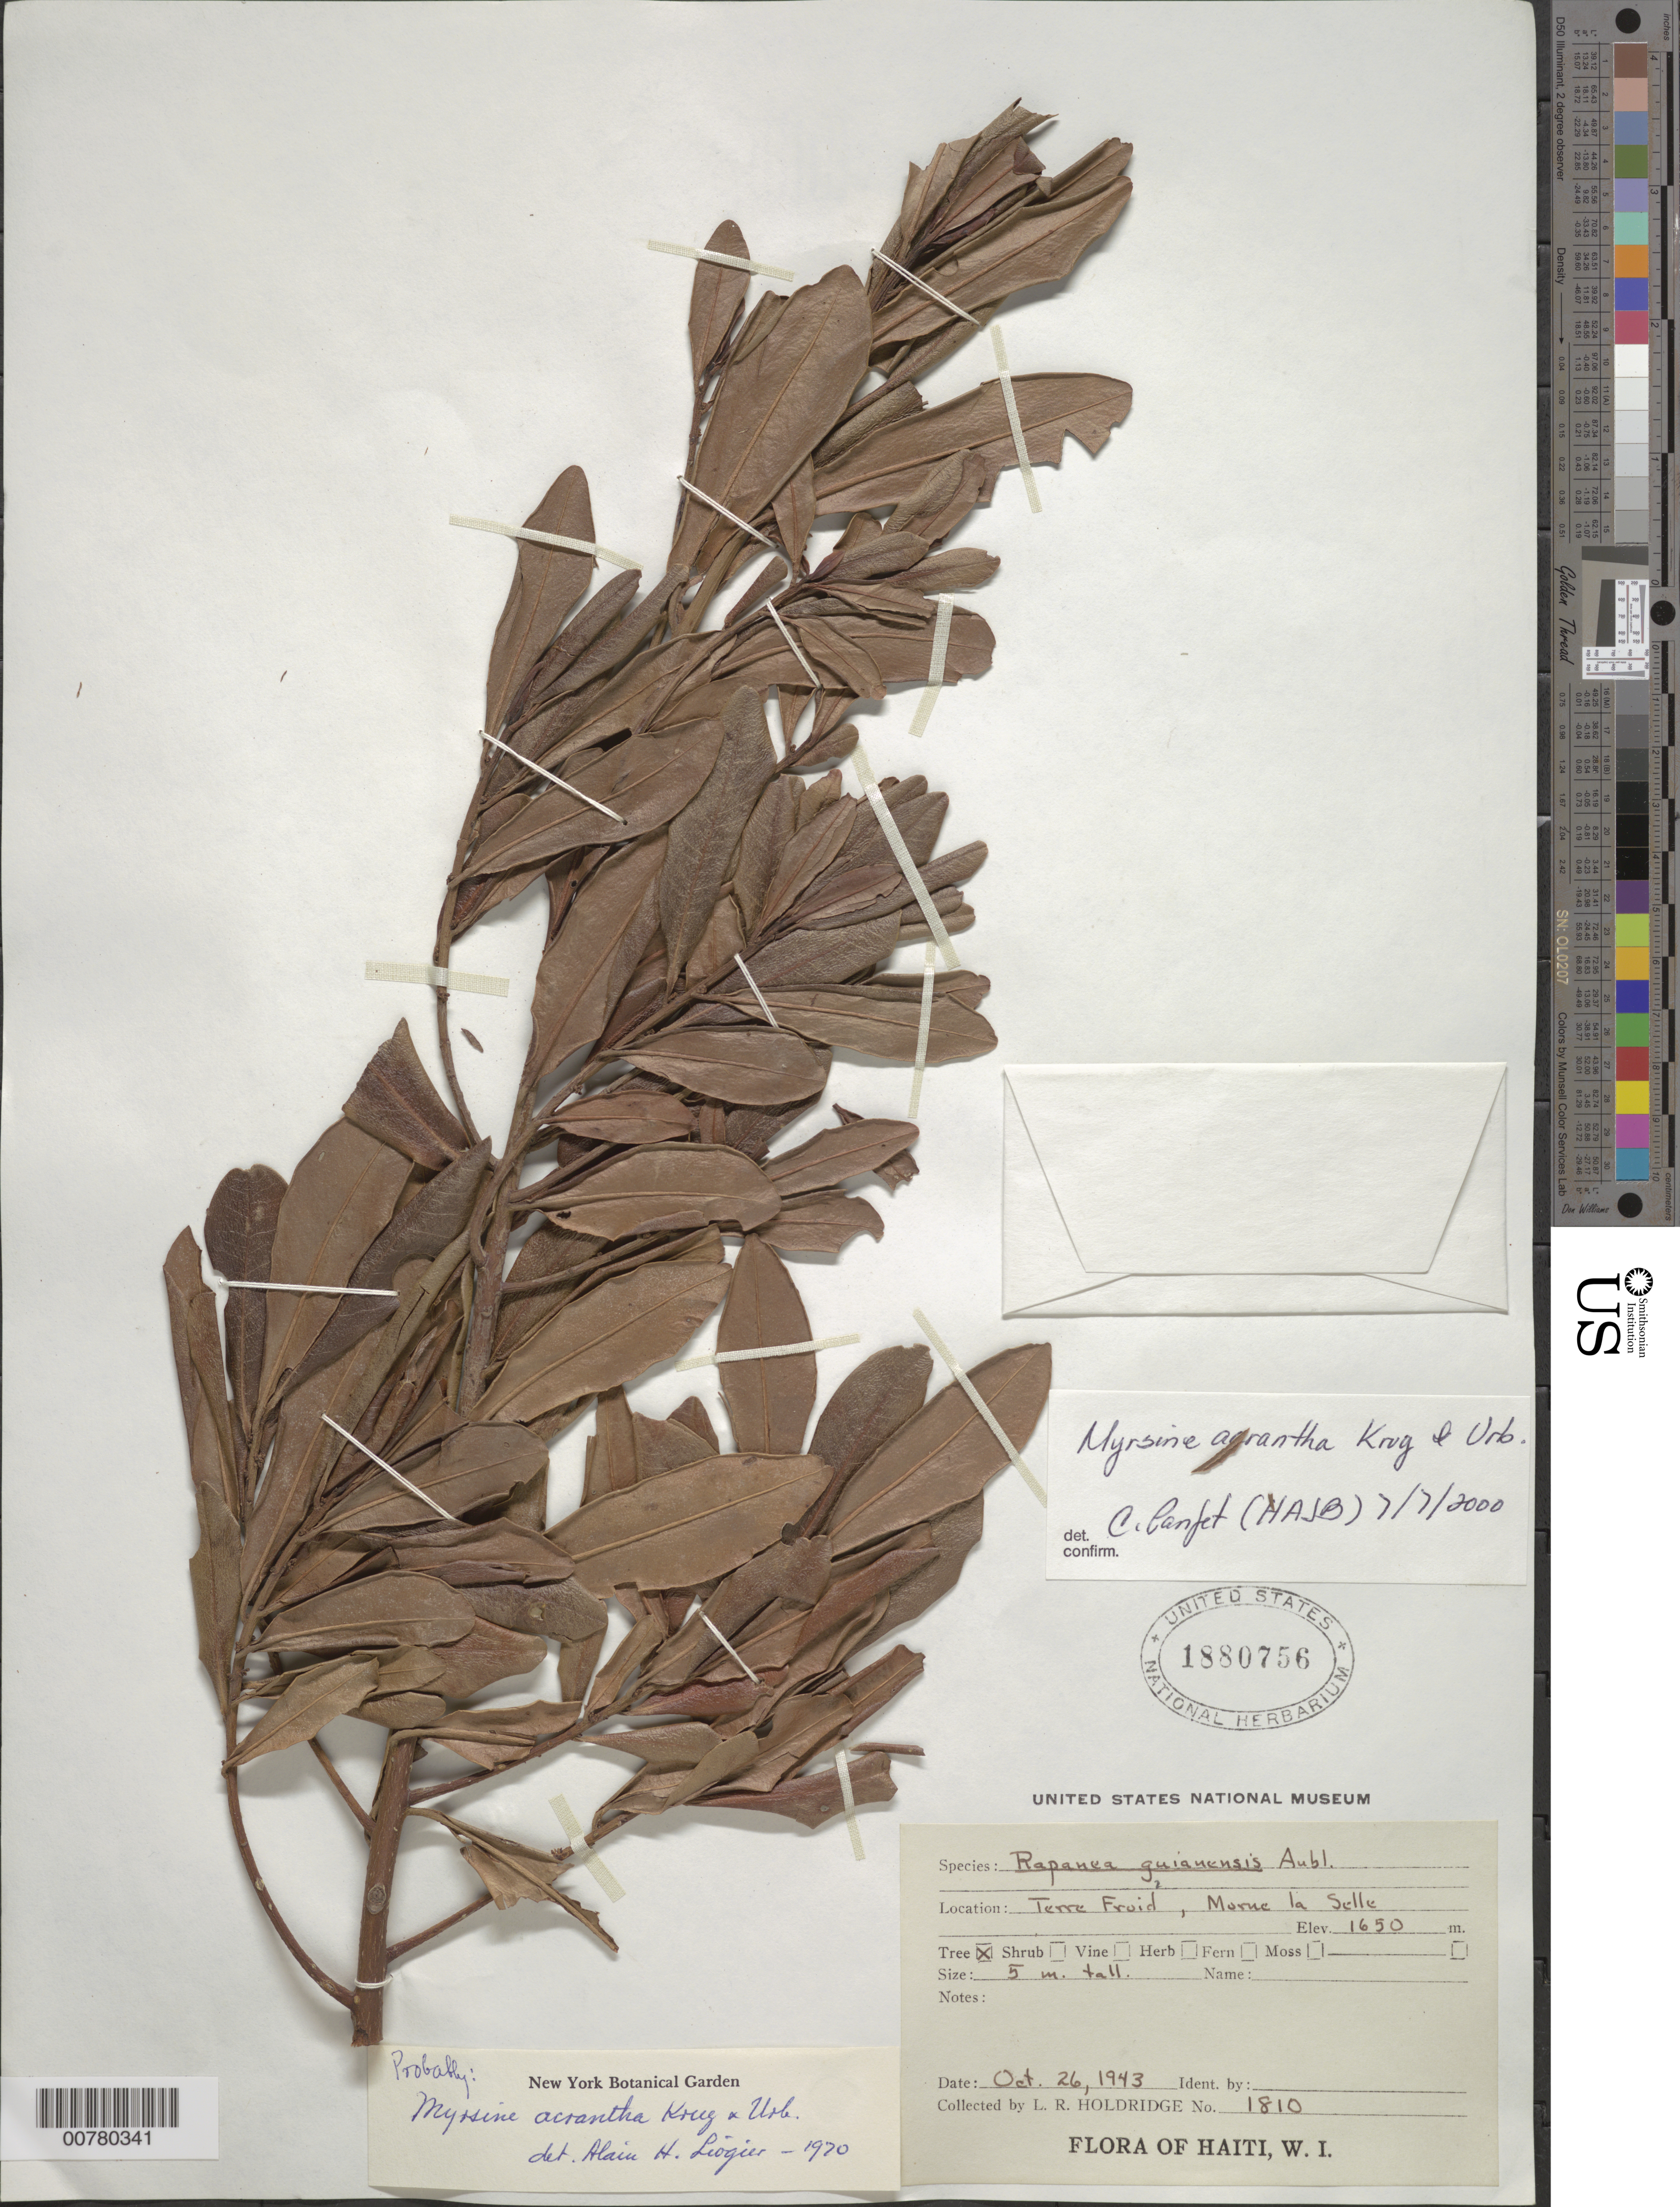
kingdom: Plantae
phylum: Tracheophyta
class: Magnoliopsida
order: Ericales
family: Primulaceae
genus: Myrsine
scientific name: Myrsine acrantha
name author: Krug & Urb.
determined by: Panfet, C.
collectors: L. Holdridge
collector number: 1810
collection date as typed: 26 Oct 1943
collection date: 1943-10-26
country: Haiti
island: Hispaniola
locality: Terre Froid, Morne la Selle.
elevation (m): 1650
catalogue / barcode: US 1880756